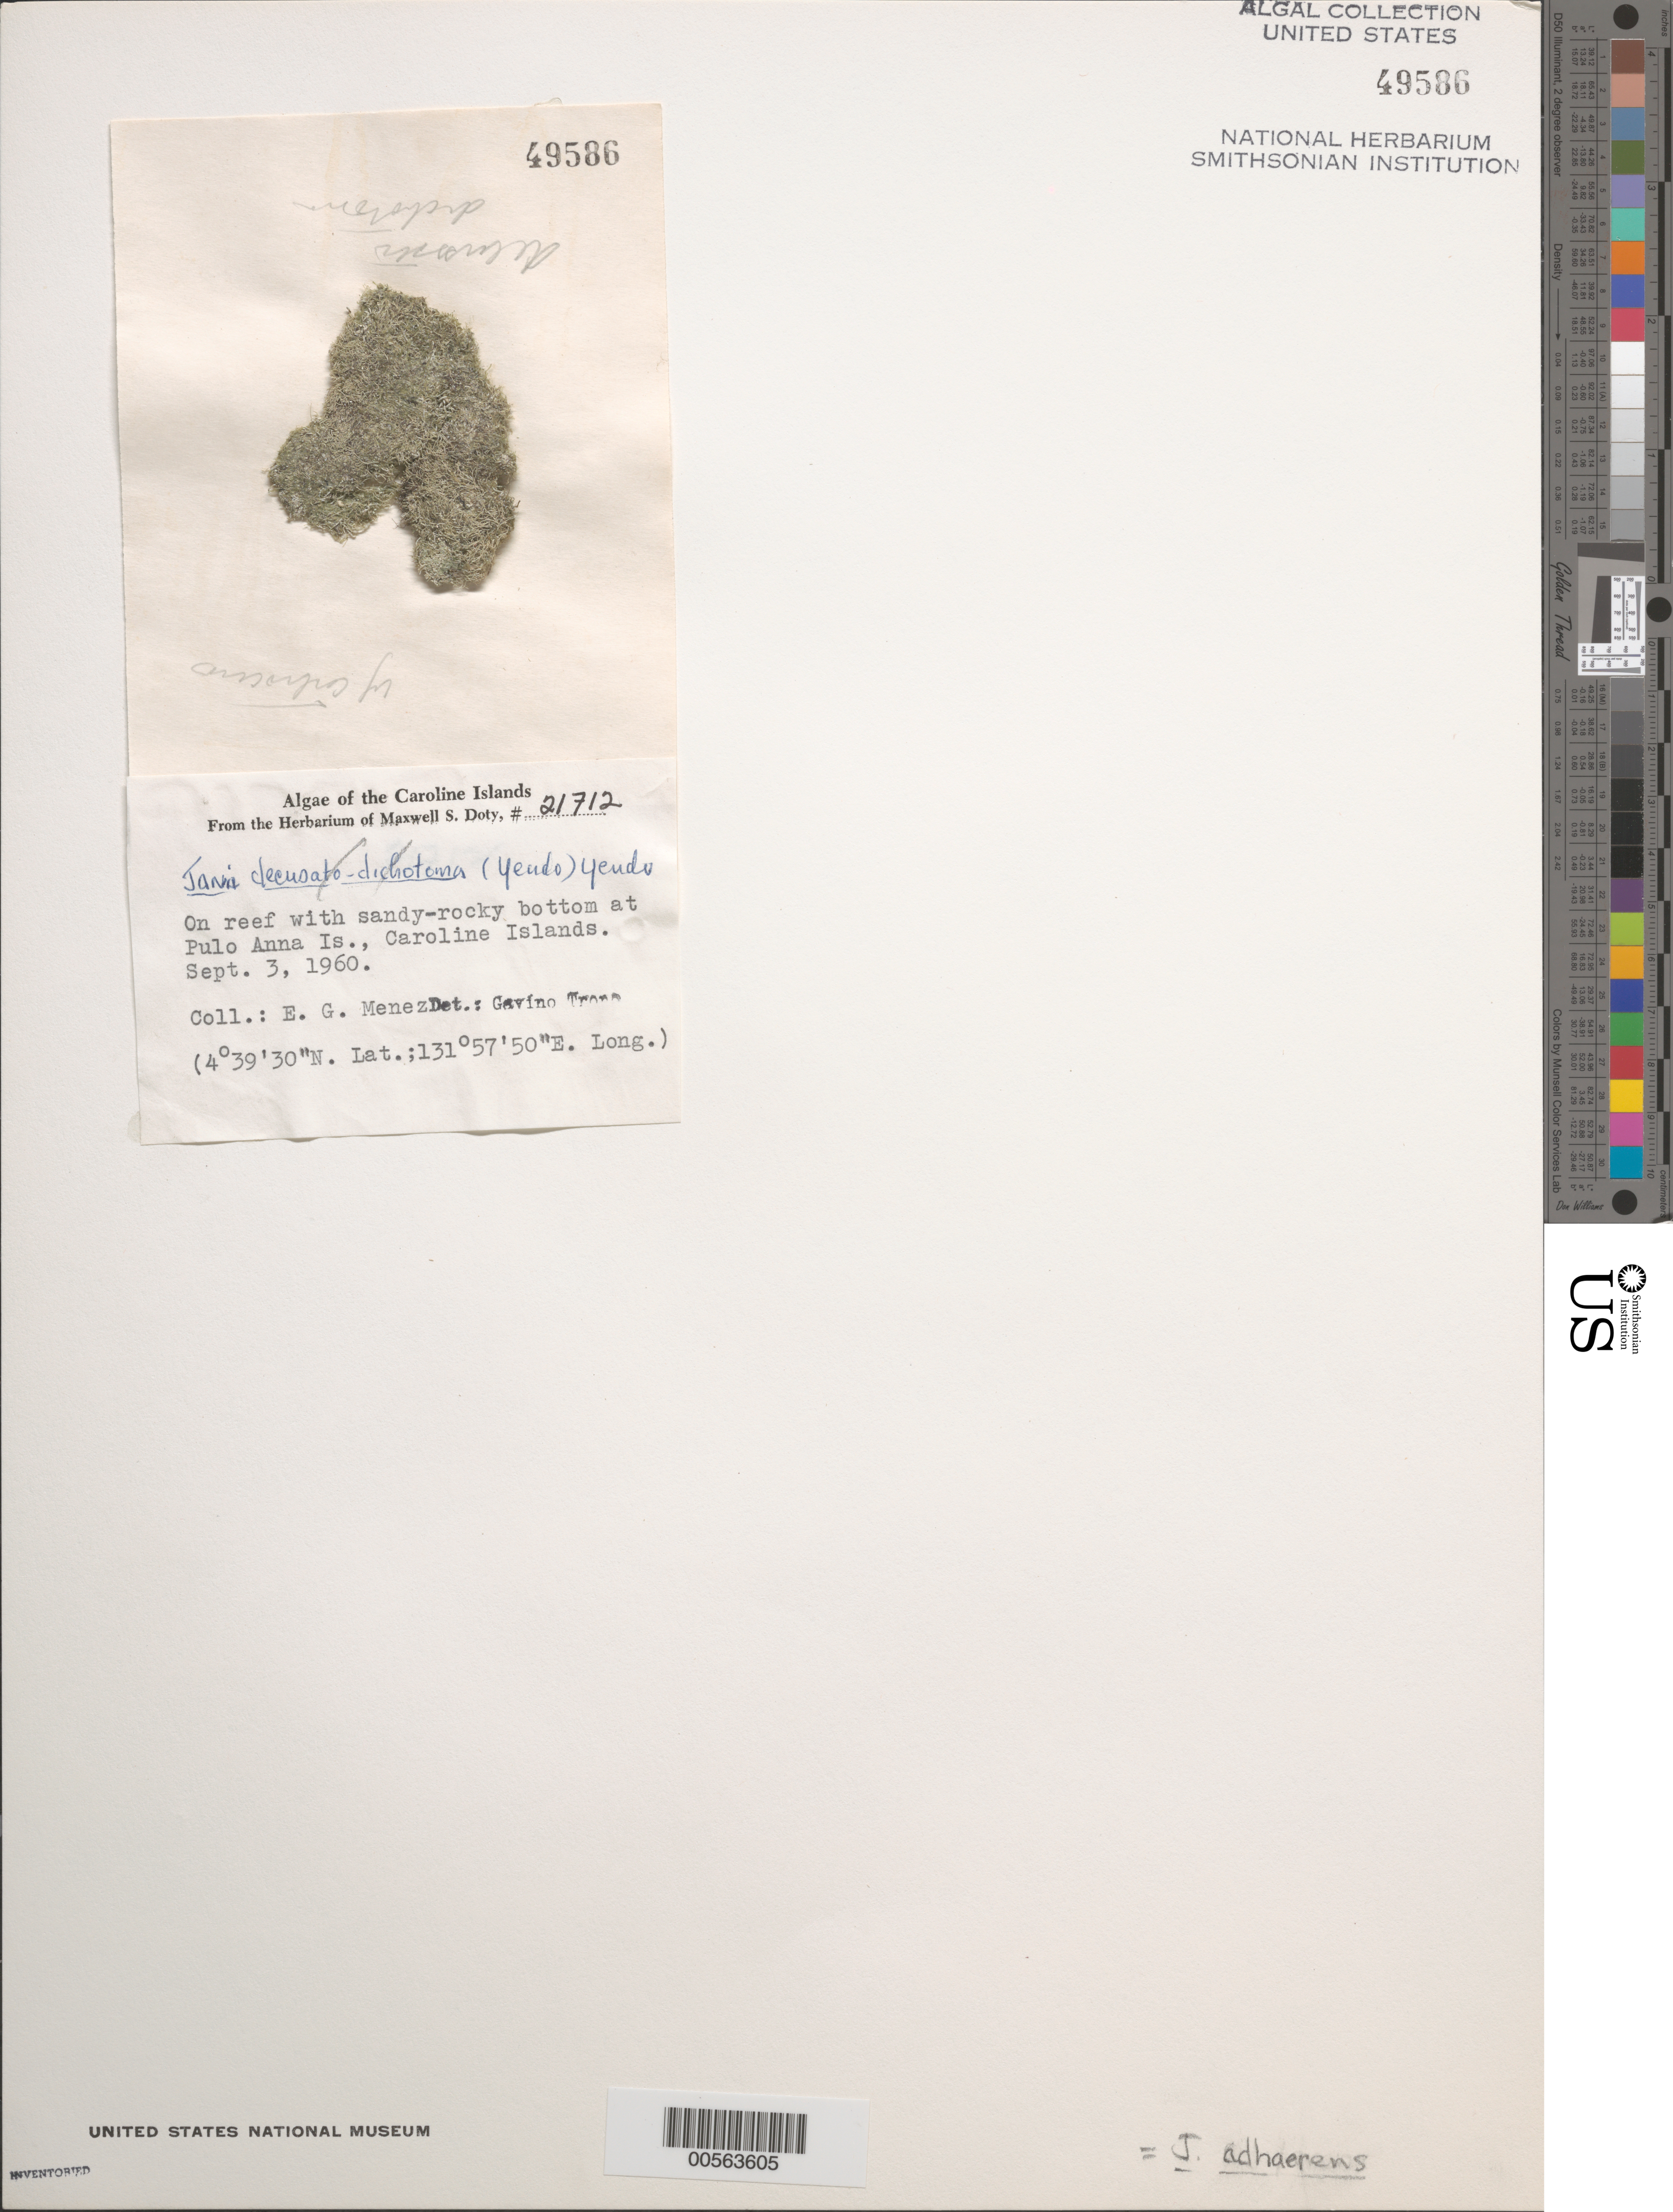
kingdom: Plantae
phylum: Rhodophyta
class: Florideophyceae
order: Corallinales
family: Corallinaceae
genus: Jania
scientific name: Jania pedunculatum var. adhaerens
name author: (J.V.Lamouroux) A.S.Harvey et al.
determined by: Algae name updating Project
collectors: Meñez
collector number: MSD 21712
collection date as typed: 03 Sep 1960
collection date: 1960-09-03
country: Palau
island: Pulo Anna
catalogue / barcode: US 49586